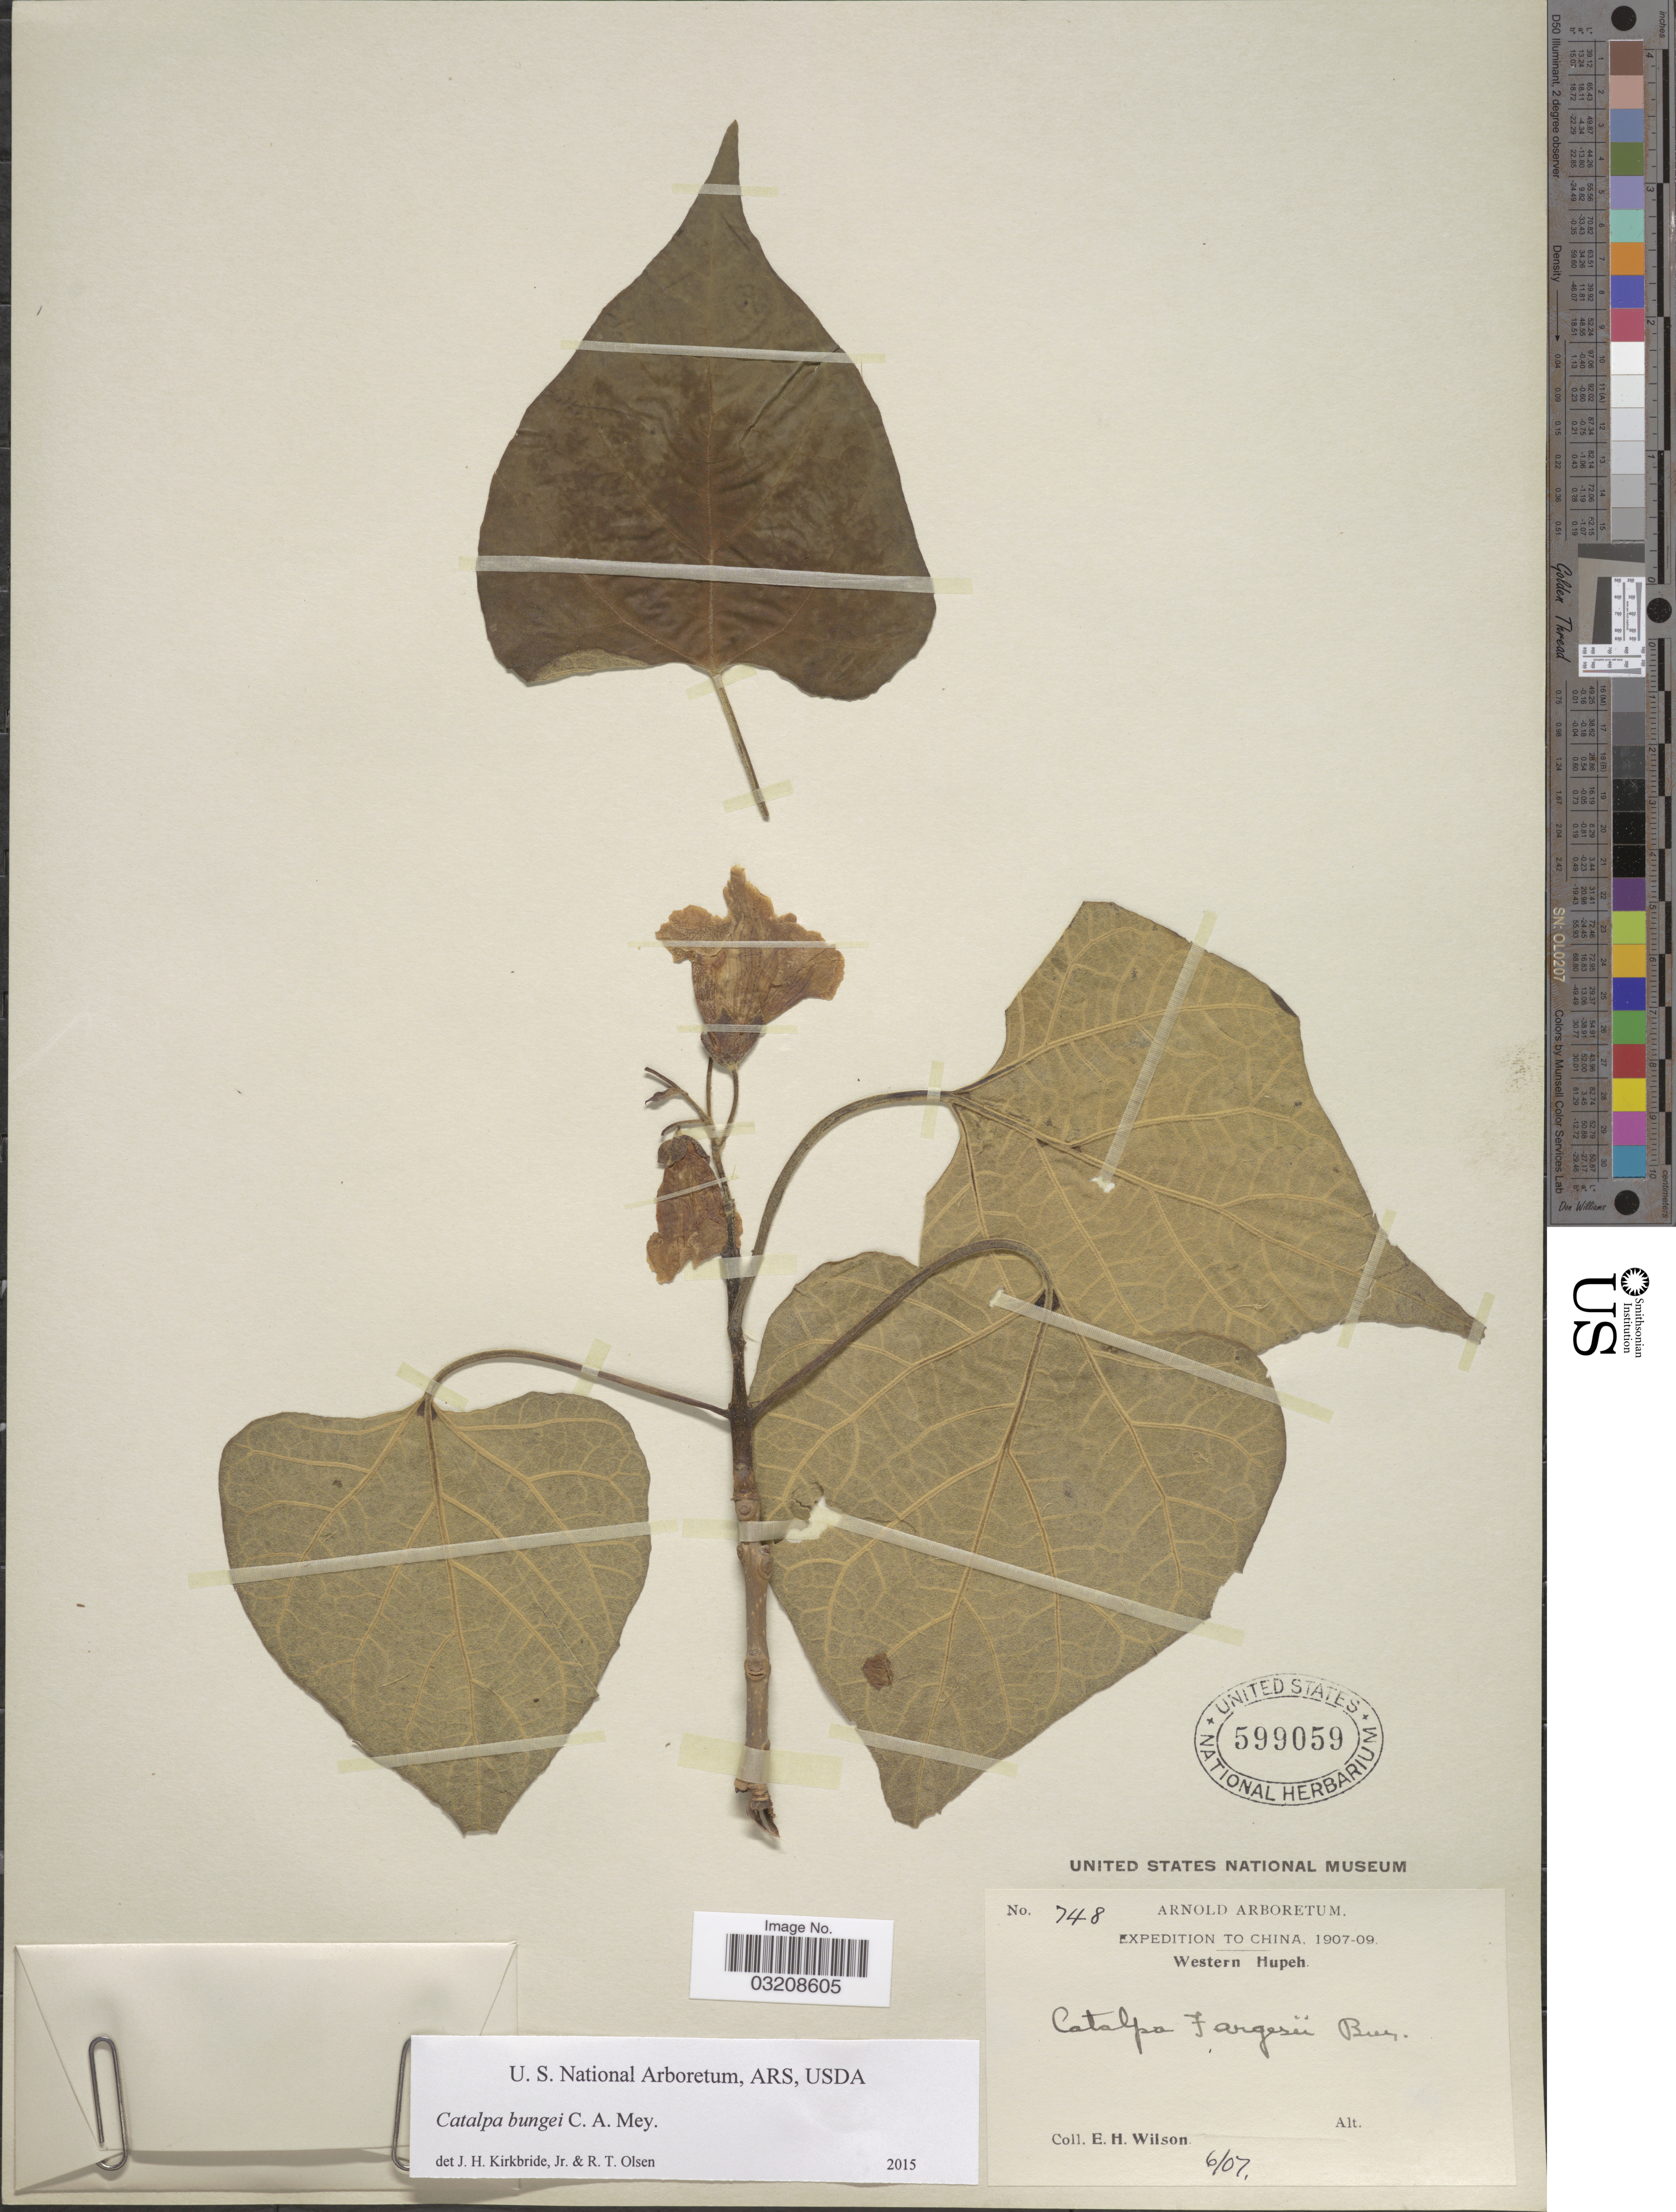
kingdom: Plantae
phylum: Tracheophyta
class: Magnoliopsida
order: Lamiales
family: Bignoniaceae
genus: Catalpa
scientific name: Catalpa bungei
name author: C.A. Mey.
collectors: E. Wilson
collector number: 748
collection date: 1907-06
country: China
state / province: Hubei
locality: Western Hupeh.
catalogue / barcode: US 599059